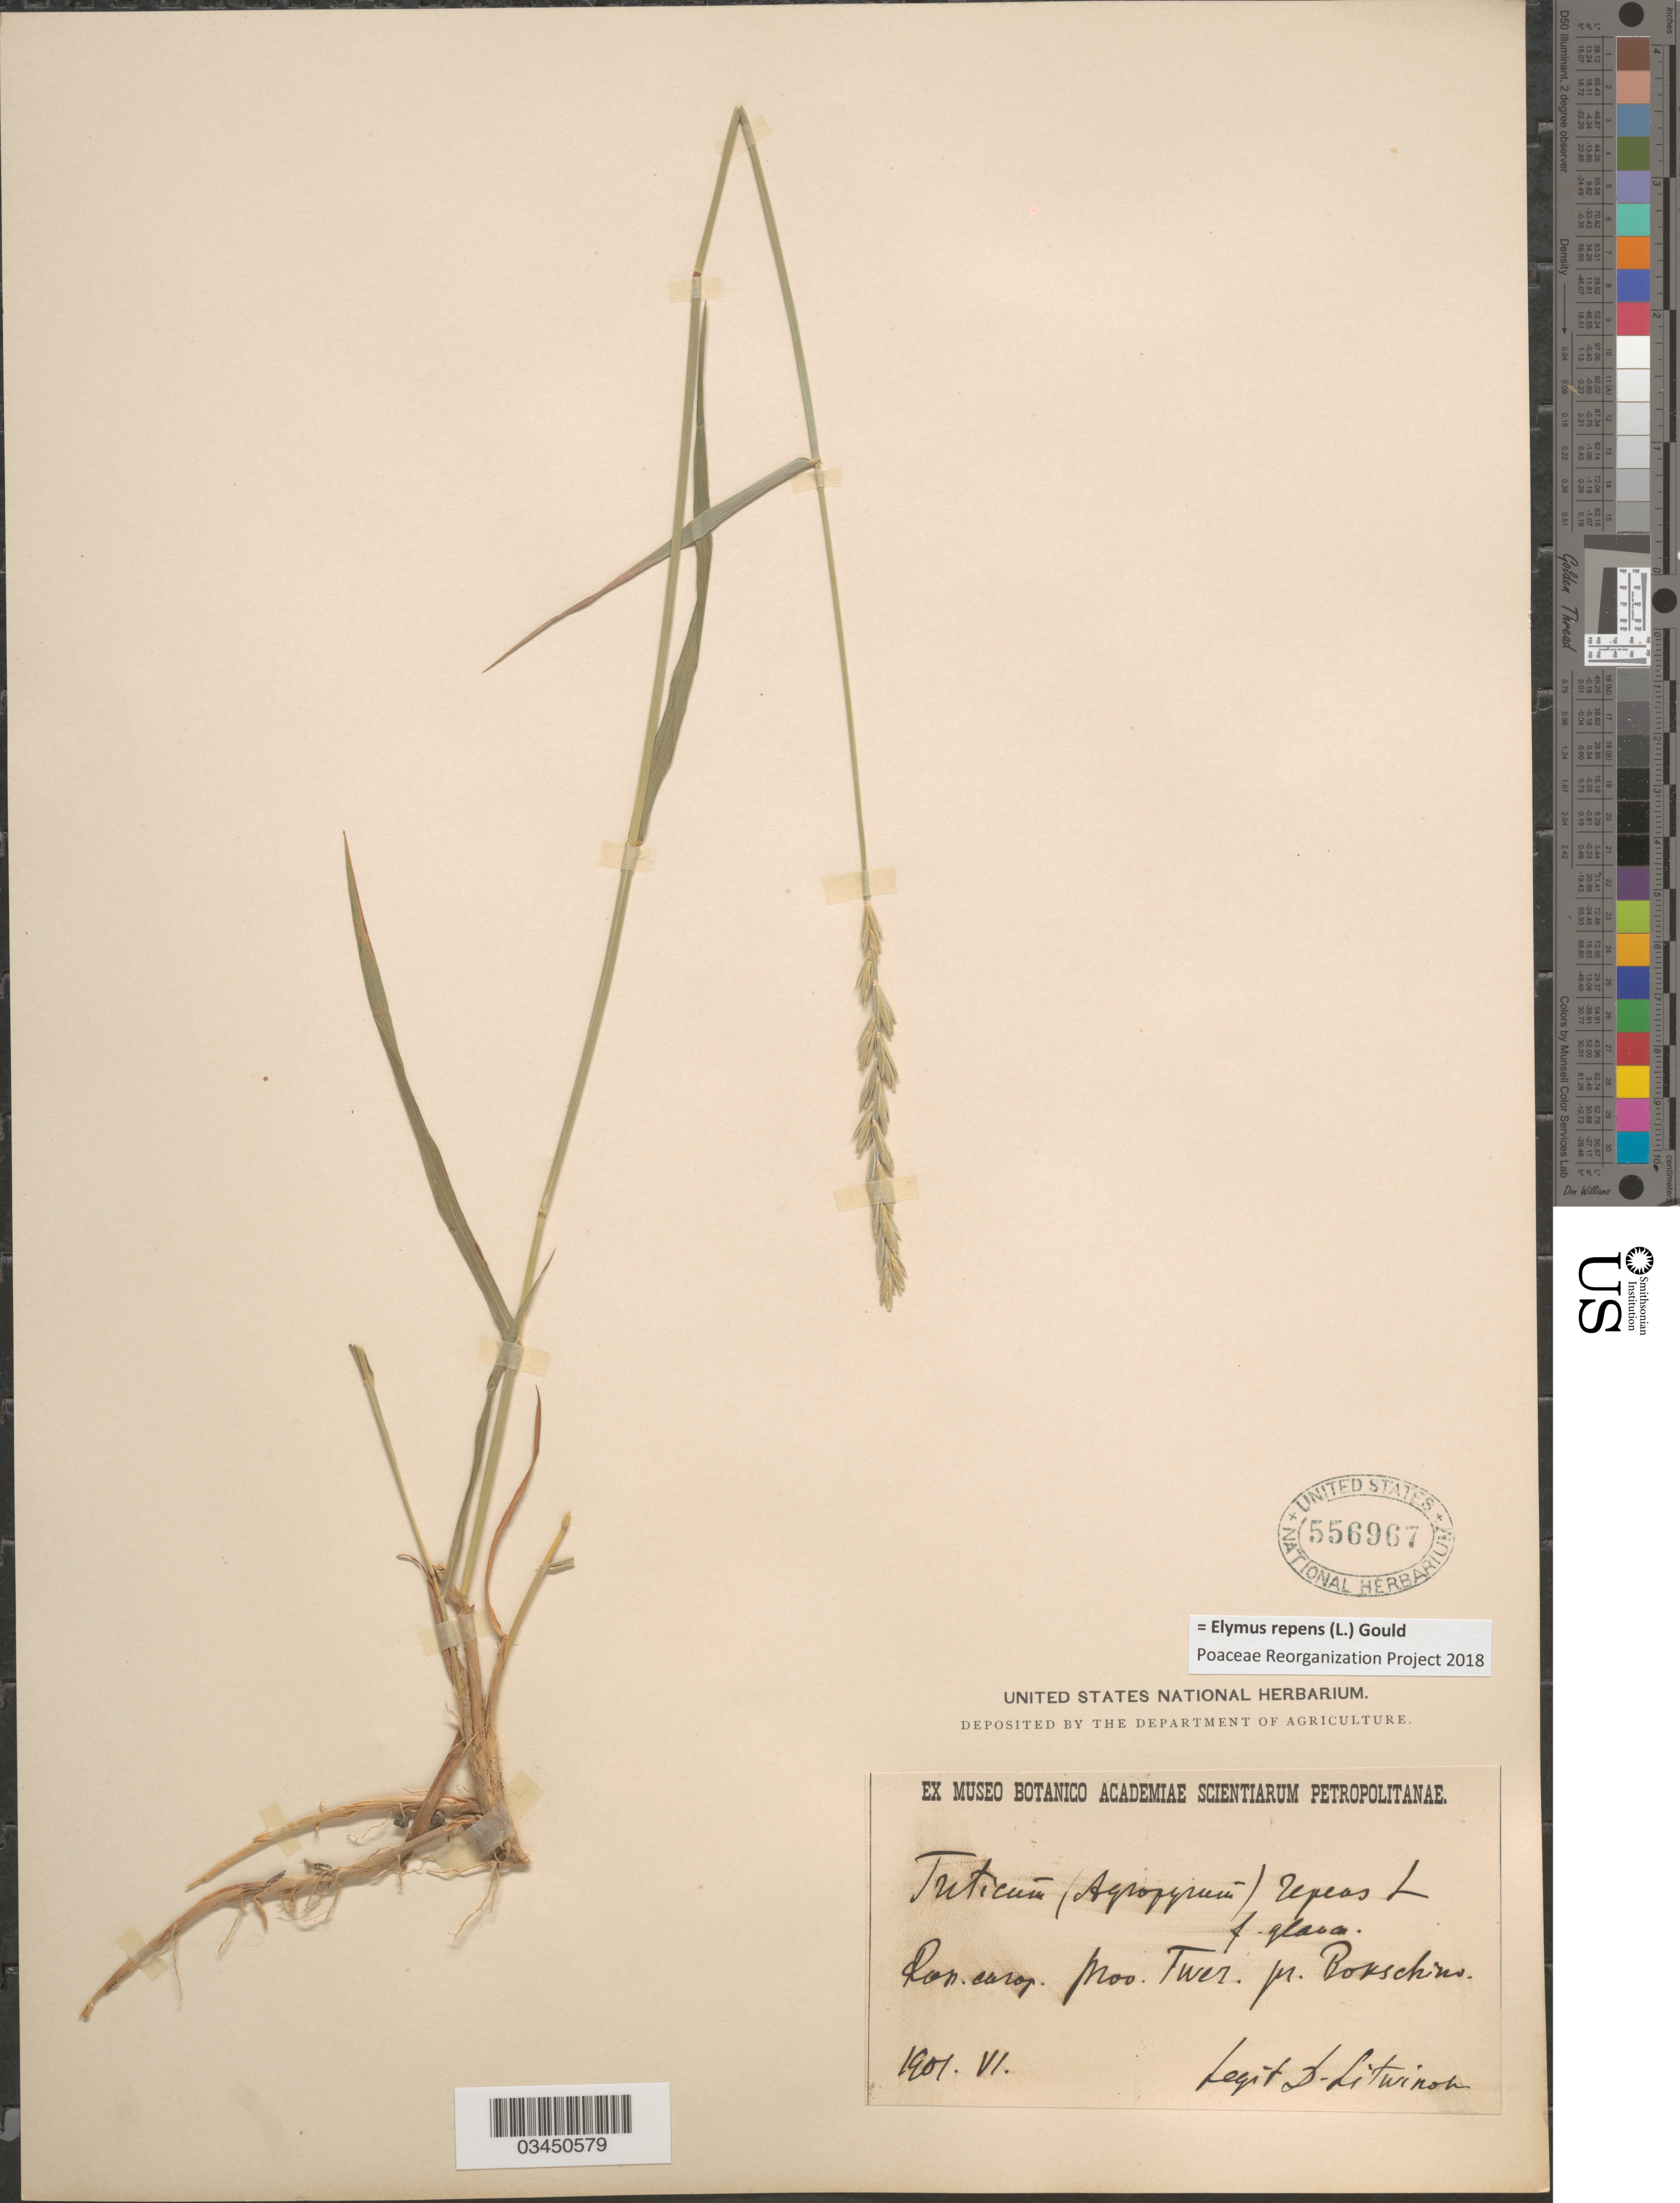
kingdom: Plantae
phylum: Tracheophyta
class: Liliopsida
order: Poales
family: Poaceae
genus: Elymus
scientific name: Elymus repens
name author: (L.) Gould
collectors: D. Litwinow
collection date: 1901-06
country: Russian Federation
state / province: Tver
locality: Ross. europ. Prov. Twer. pr. Bokschino.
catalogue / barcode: US 556967